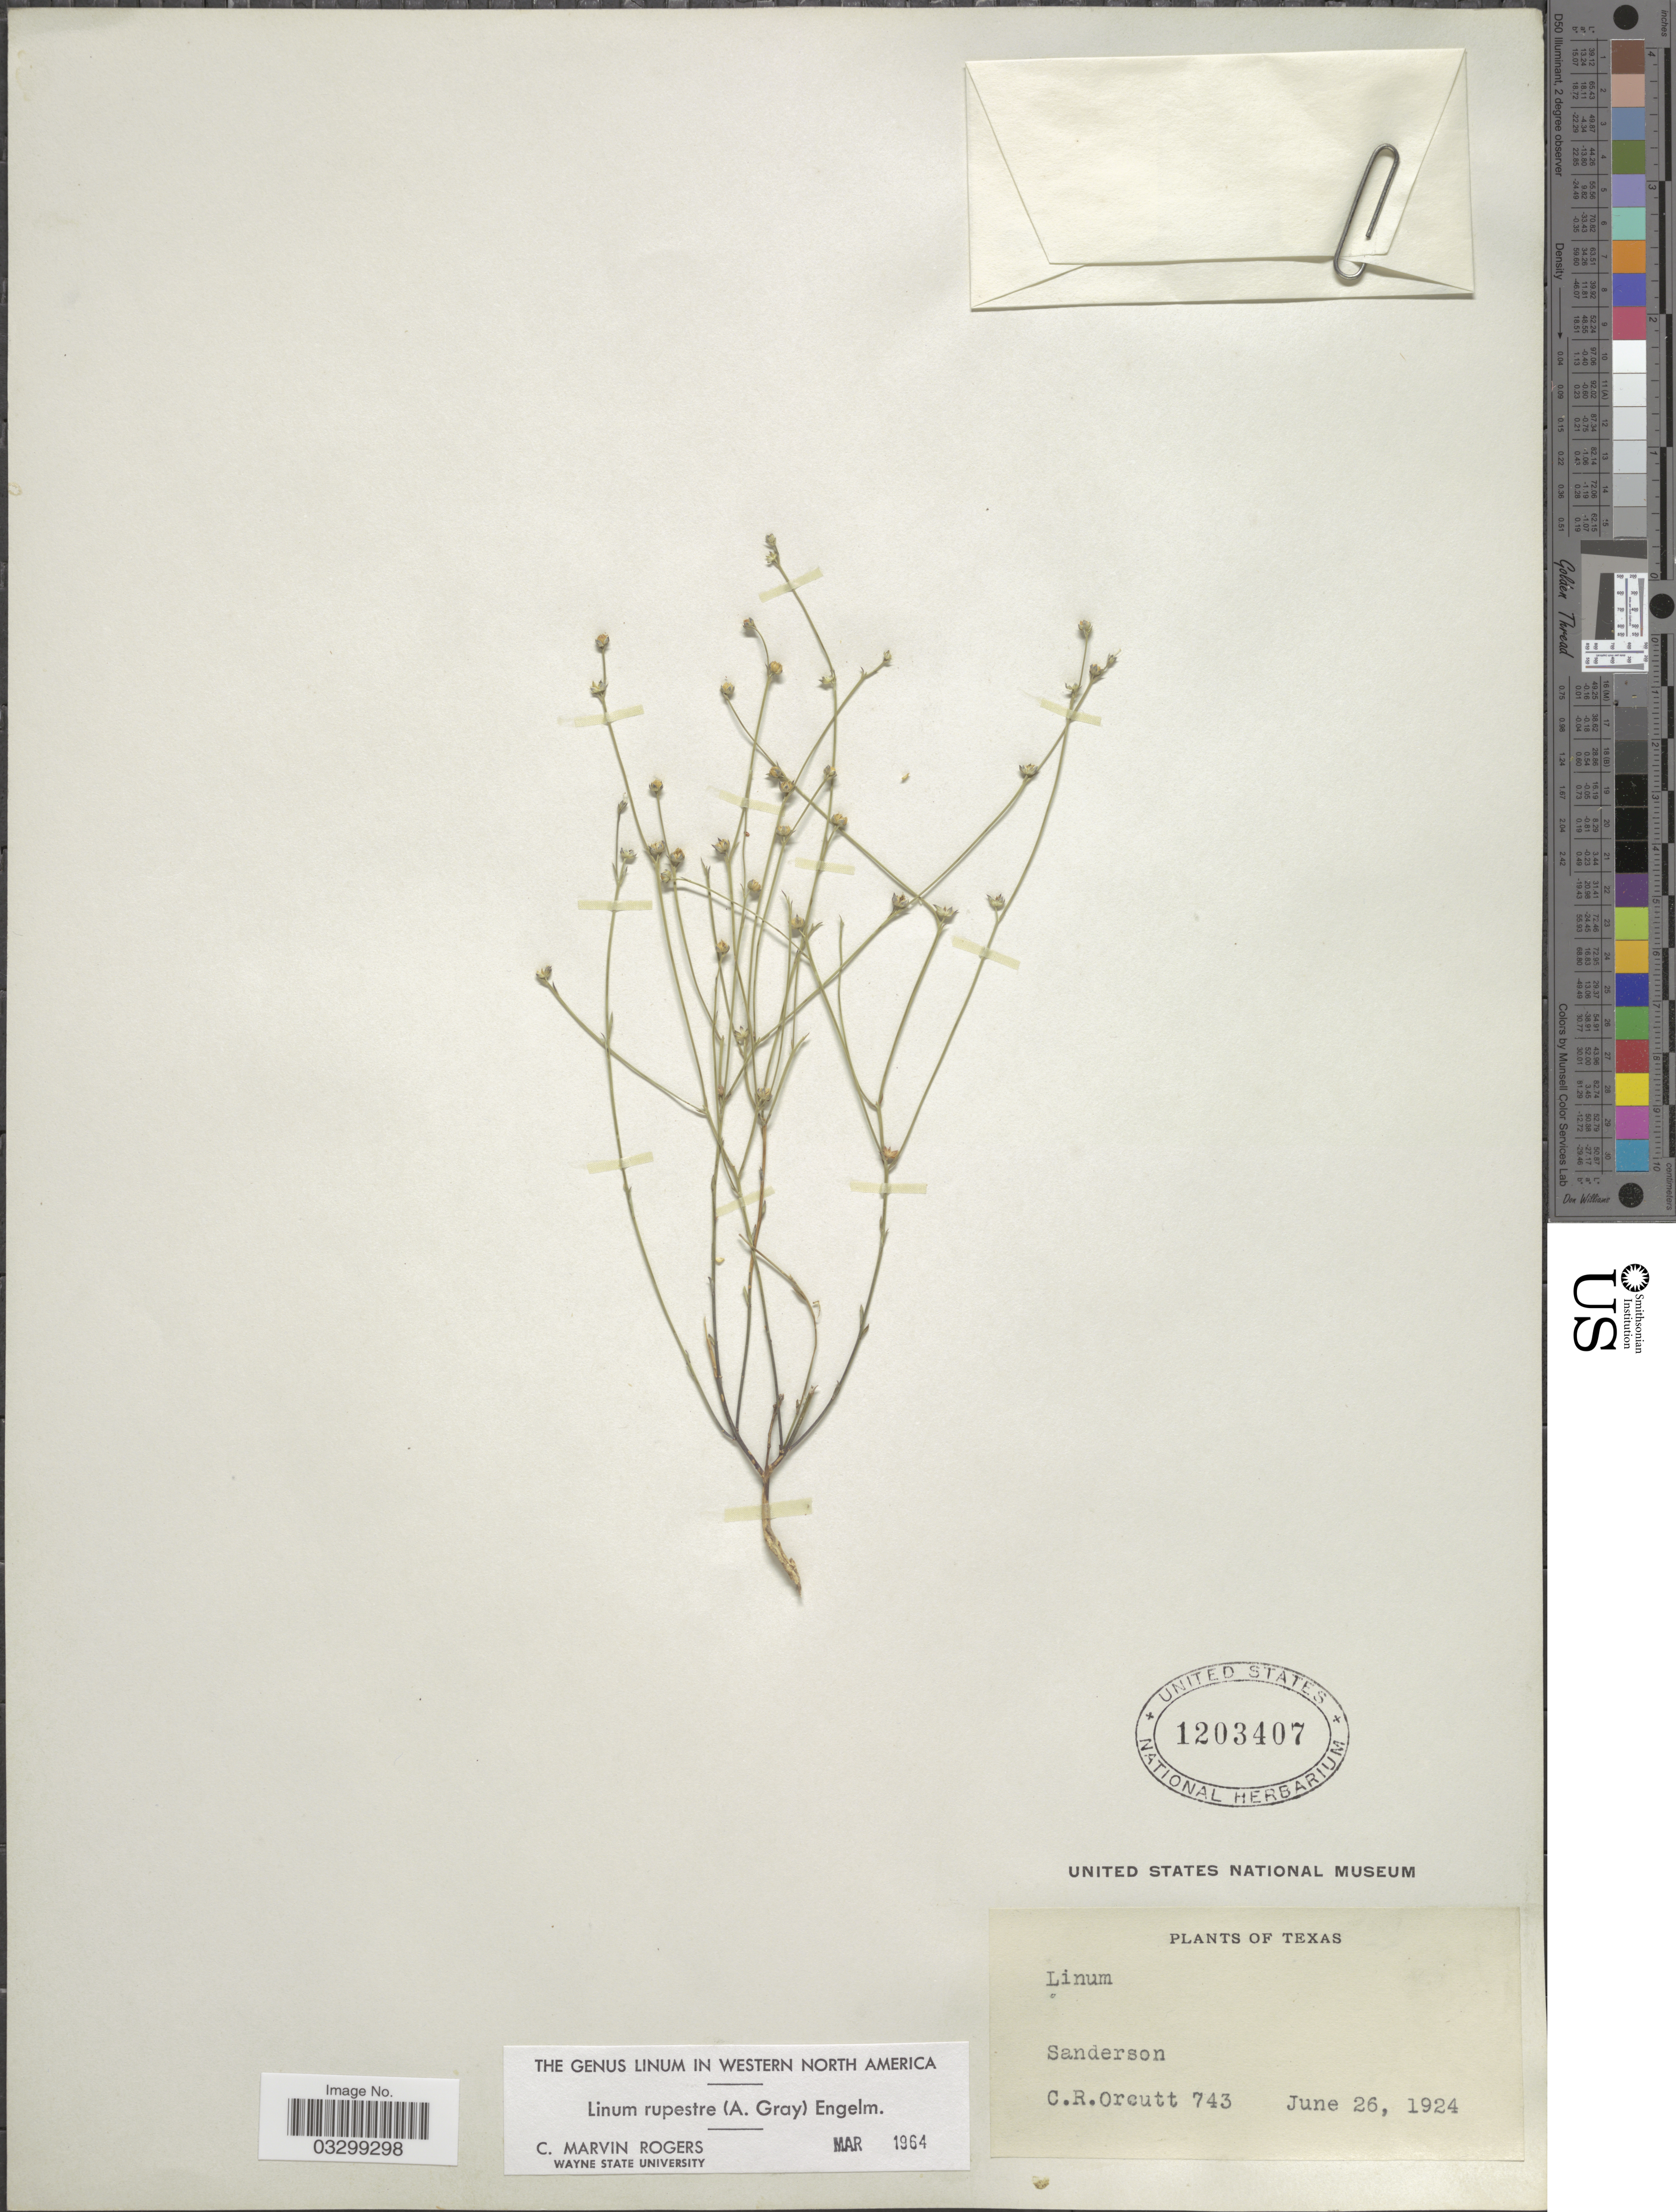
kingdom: Plantae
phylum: Tracheophyta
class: Magnoliopsida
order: Malpighiales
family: Linaceae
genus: Linum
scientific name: Linum rupestre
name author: Engelm.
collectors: C. R. Orcutt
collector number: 743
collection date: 1924-06-26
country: United States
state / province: Texas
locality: Sanderson.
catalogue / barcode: US 1203407